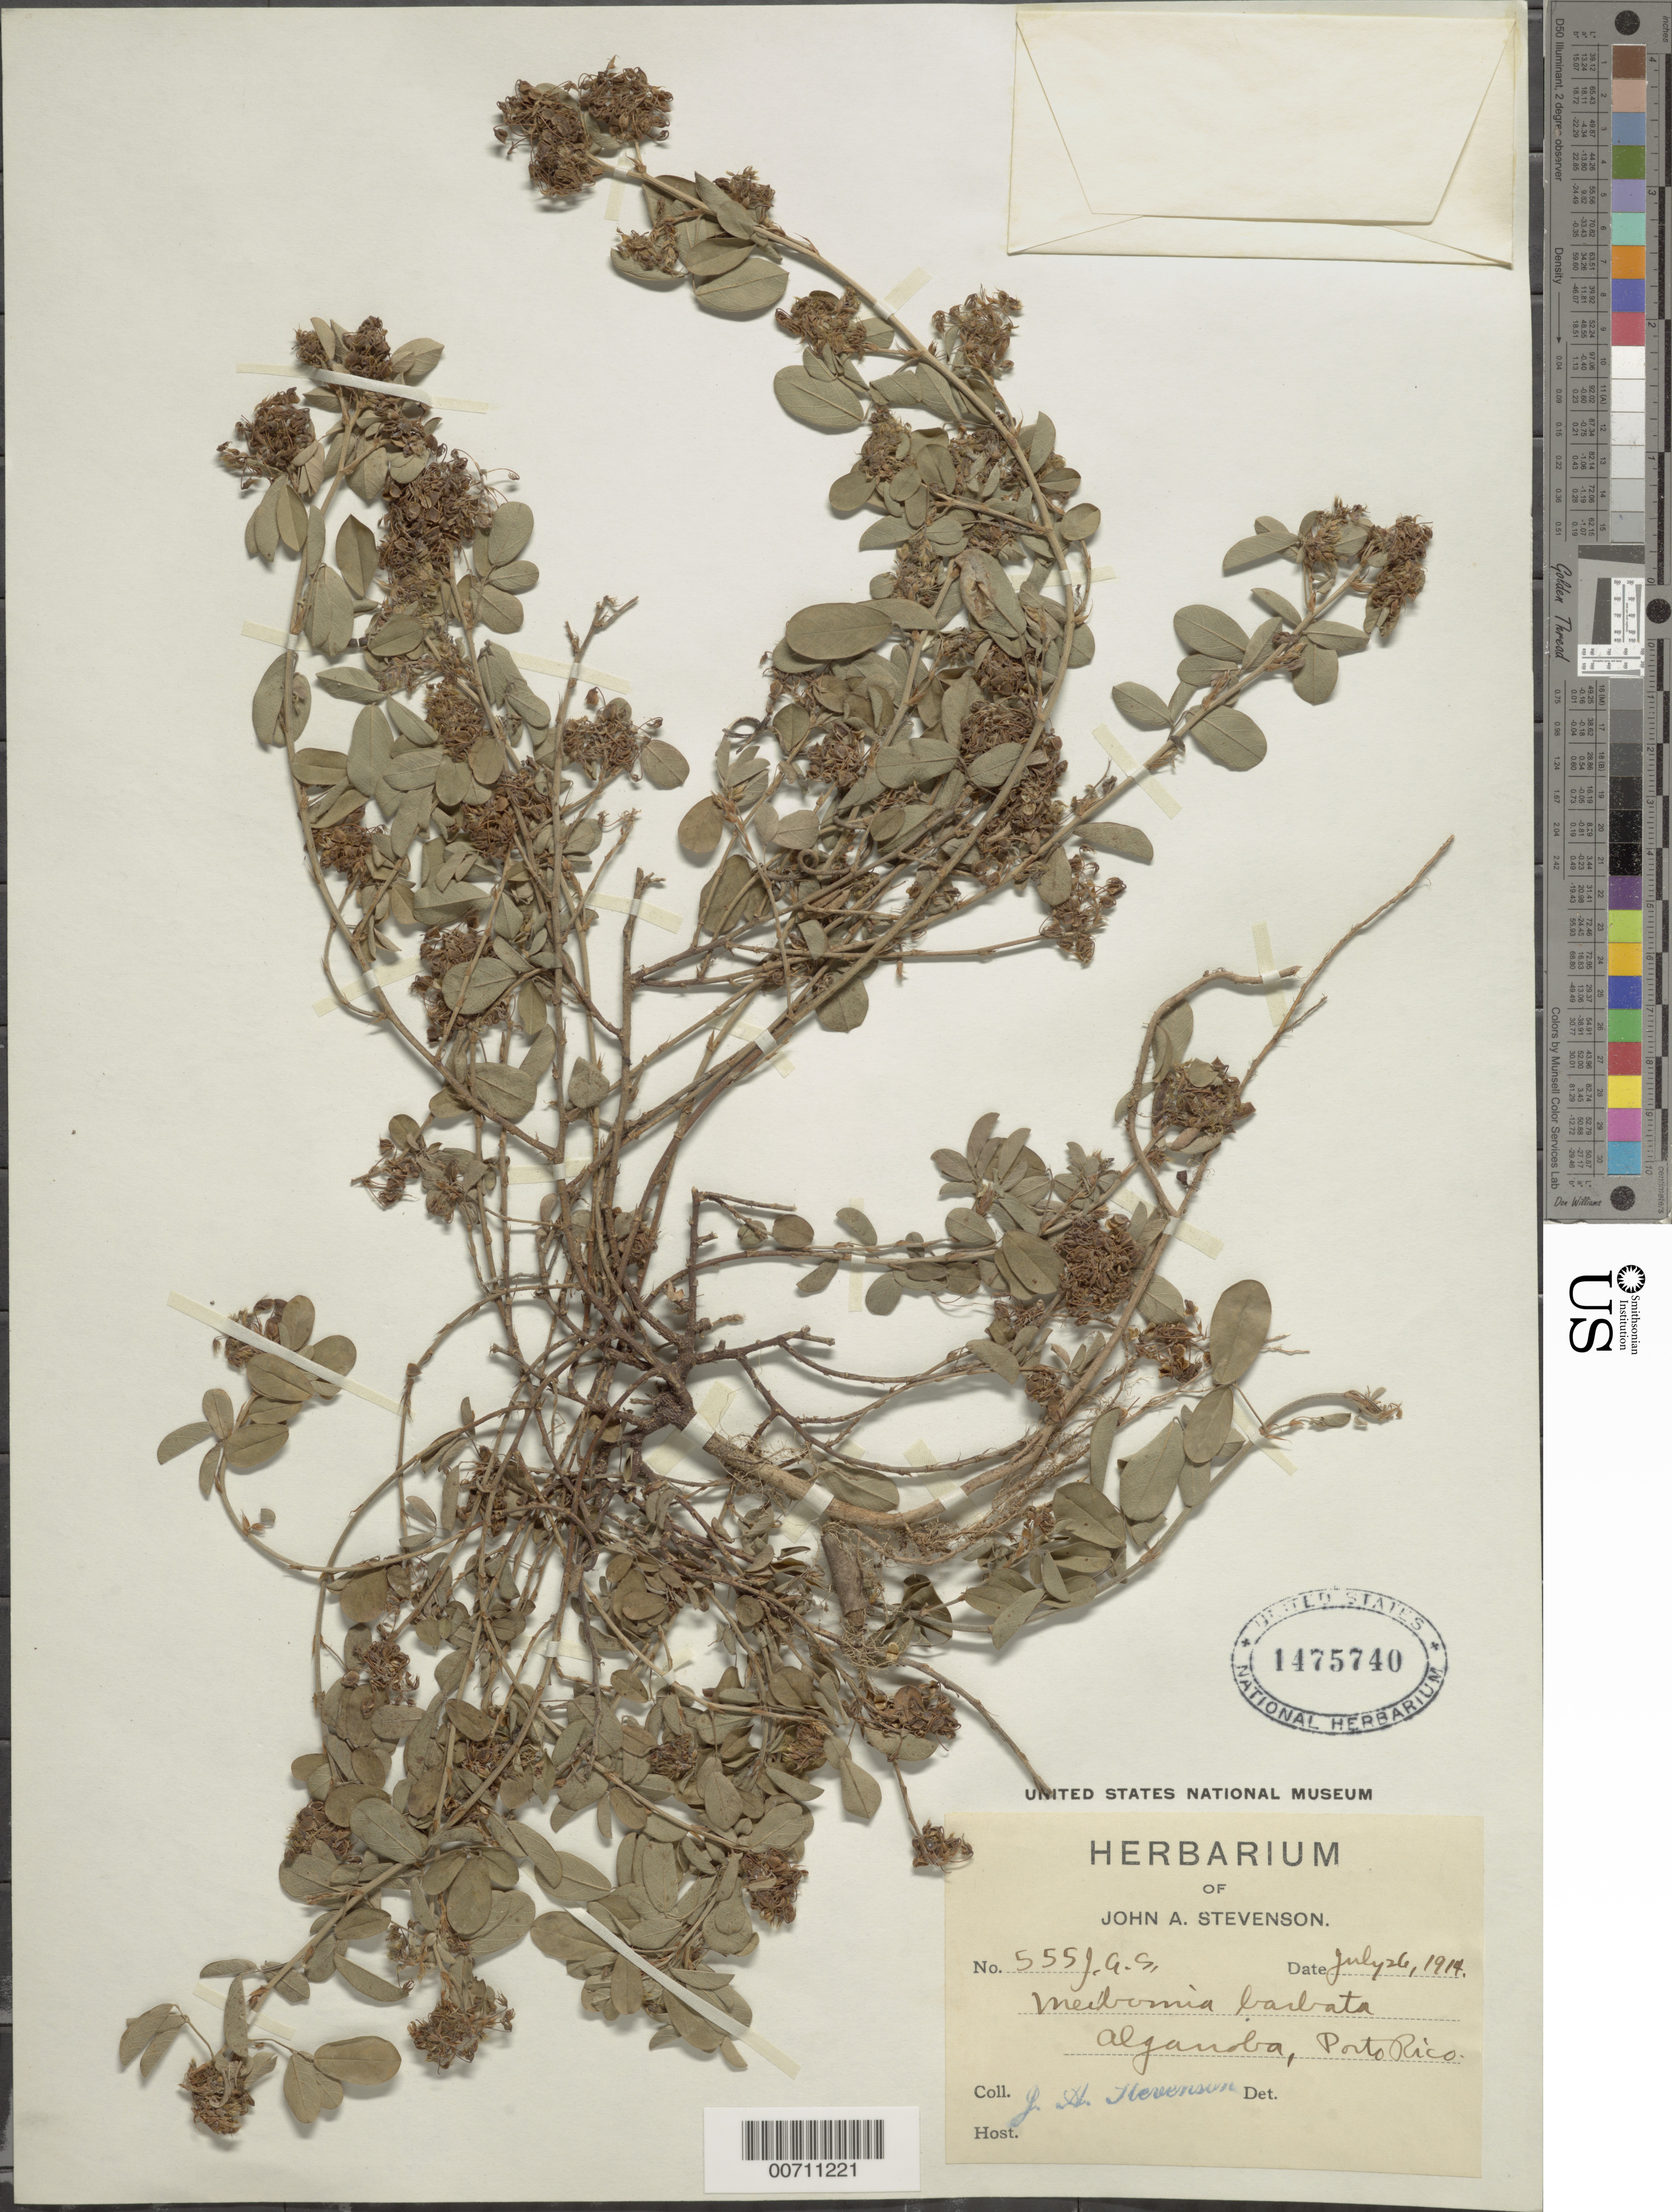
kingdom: Plantae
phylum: Tracheophyta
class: Magnoliopsida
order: Fabales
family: Fabaceae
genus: Grona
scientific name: Grona barbata var. barbata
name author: (L.) H. Ohashi & K. Ohashi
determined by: Strong, Mark T., (BOT), Smithsonian Institution - National Museum of Natural History (UNITED STATES)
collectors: J. Stevenson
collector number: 555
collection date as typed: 26 Jul 1914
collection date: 1914-07-26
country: Puerto Rico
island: Greater Antilles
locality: Alganoba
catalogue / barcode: US 1475740